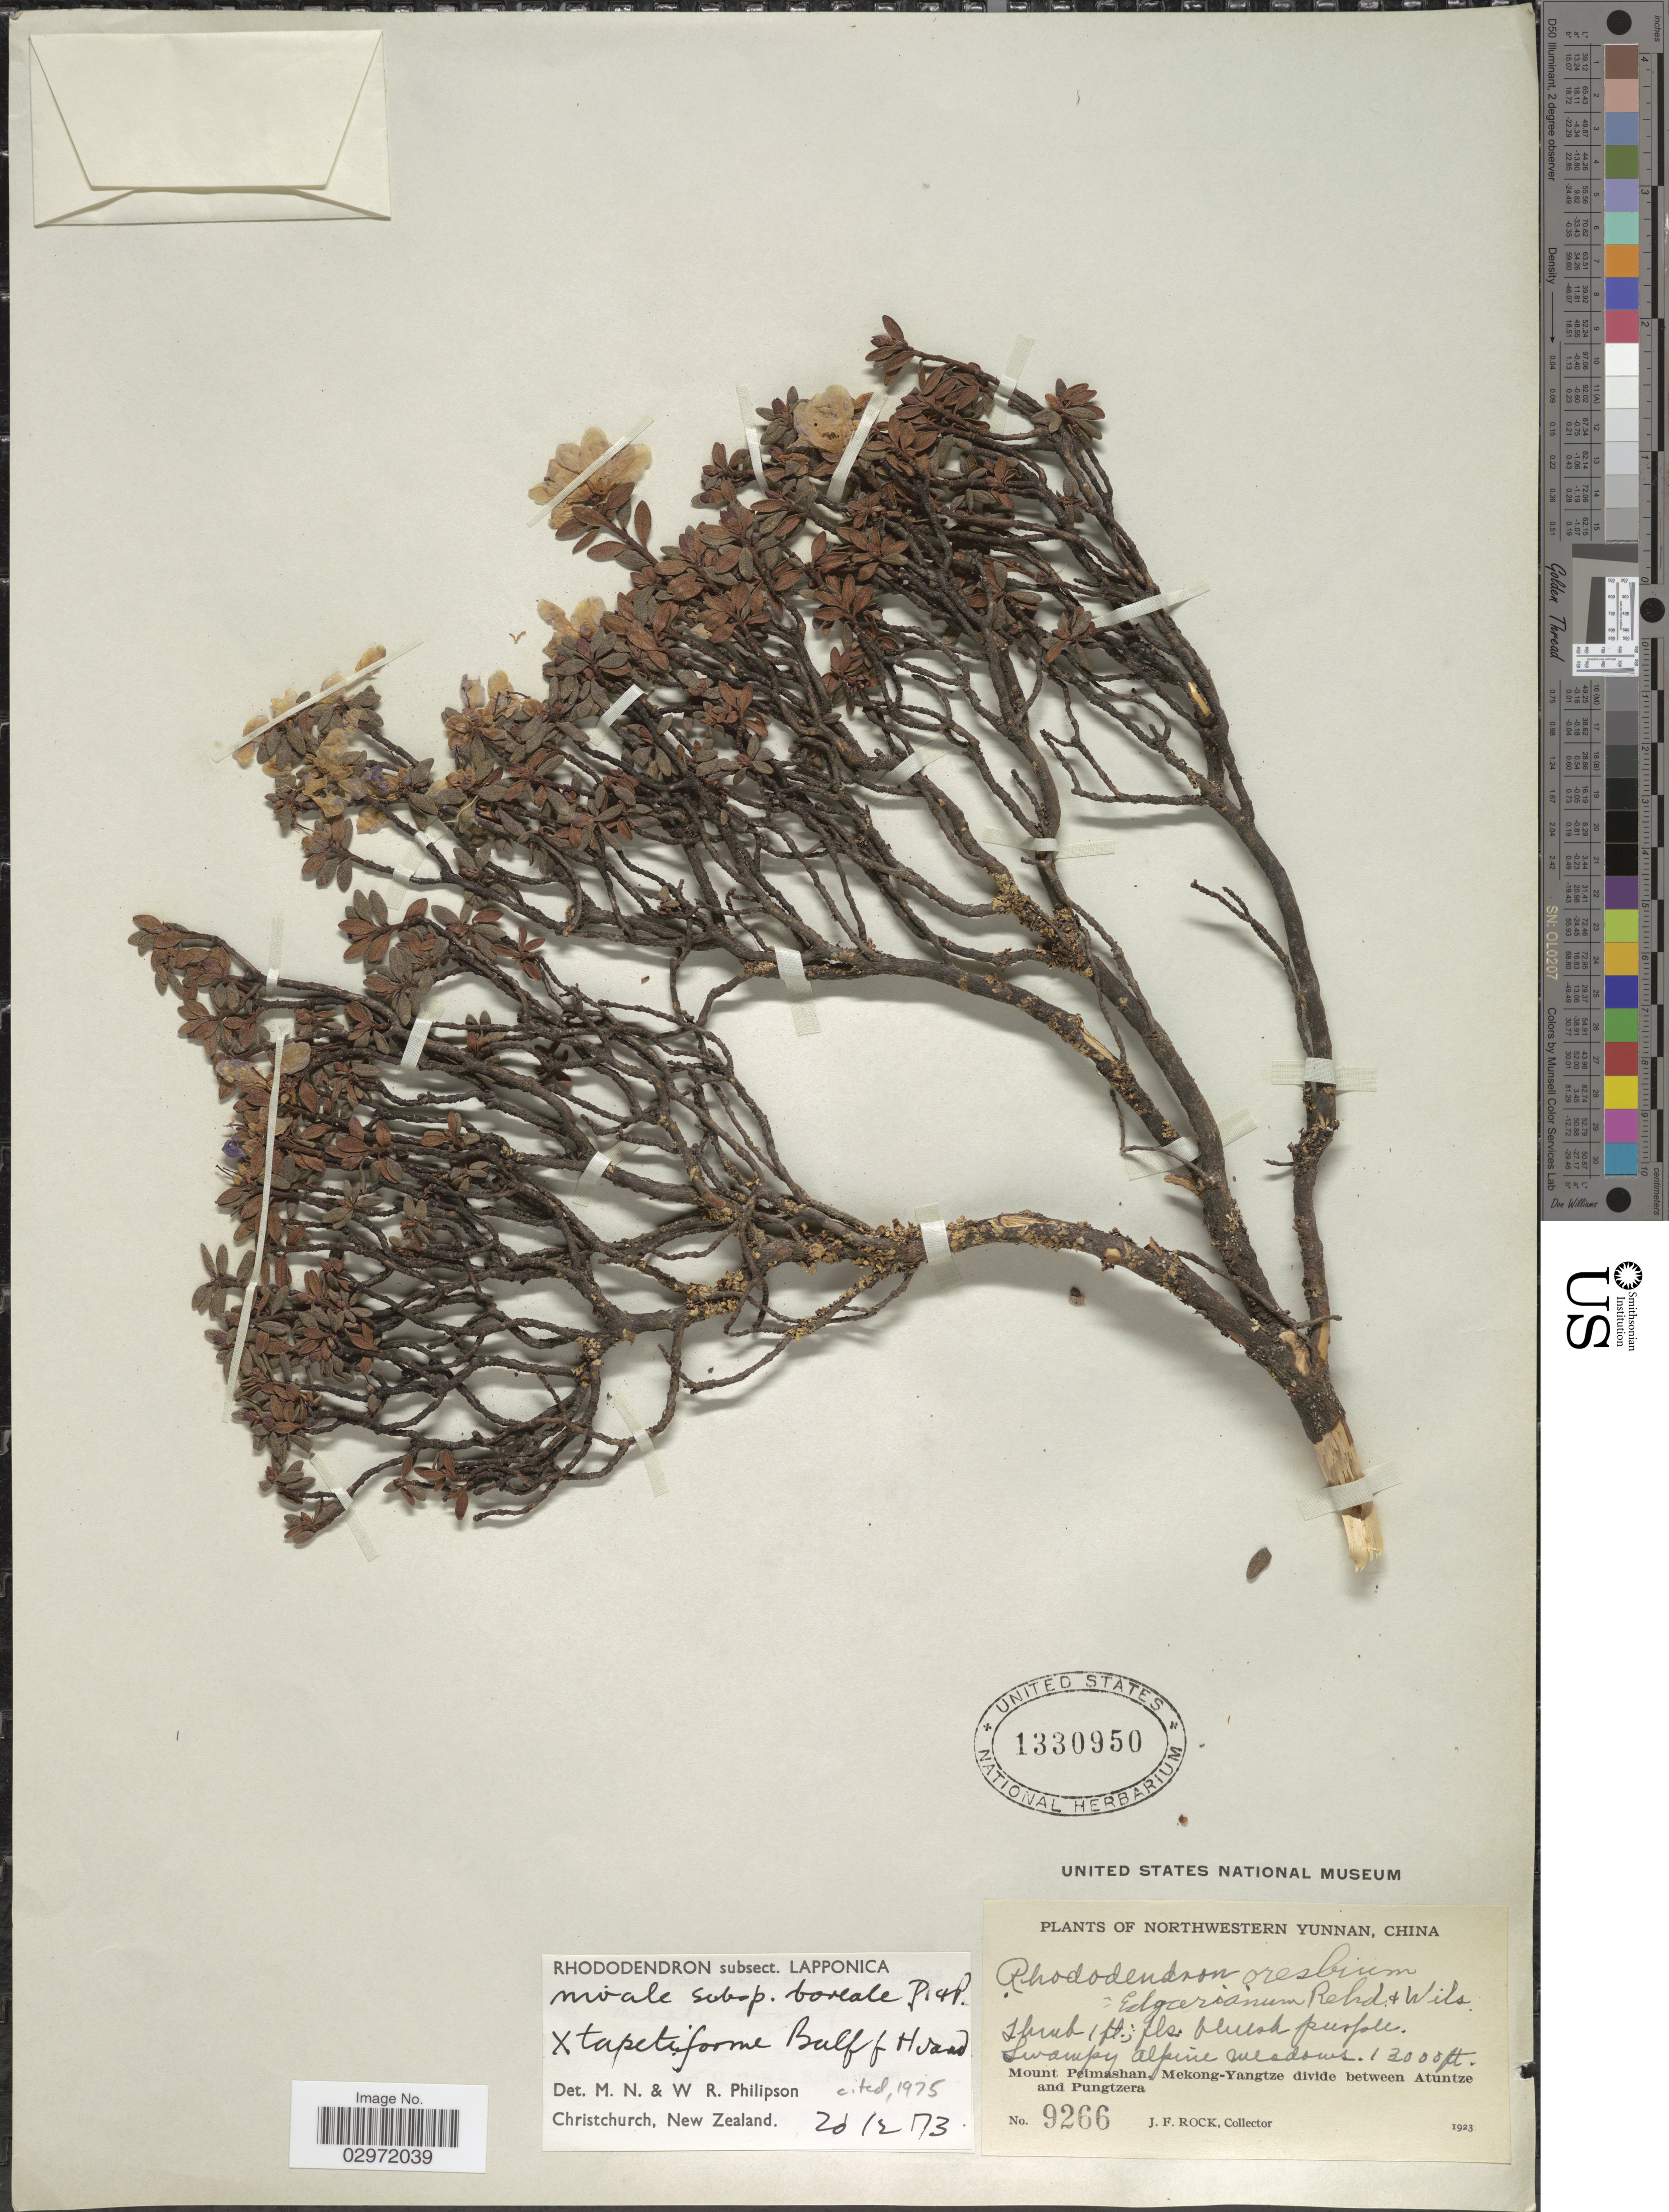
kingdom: Plantae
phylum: Tracheophyta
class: Magnoliopsida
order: Ericales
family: Ericaceae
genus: Rhododendron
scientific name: Rhododendron nivale subsp. boreale x R. tapetiforme Balf. f. & Kingdon-Ward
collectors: J. Rock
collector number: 9266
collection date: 1923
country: China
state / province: Yunnan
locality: Northwestern Yunnan. Swapy alpine meadows. Moubnt Peimashan, Mekong-Yangtze divide between Atuntze and Pungtzera.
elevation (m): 3962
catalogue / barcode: US 1330950